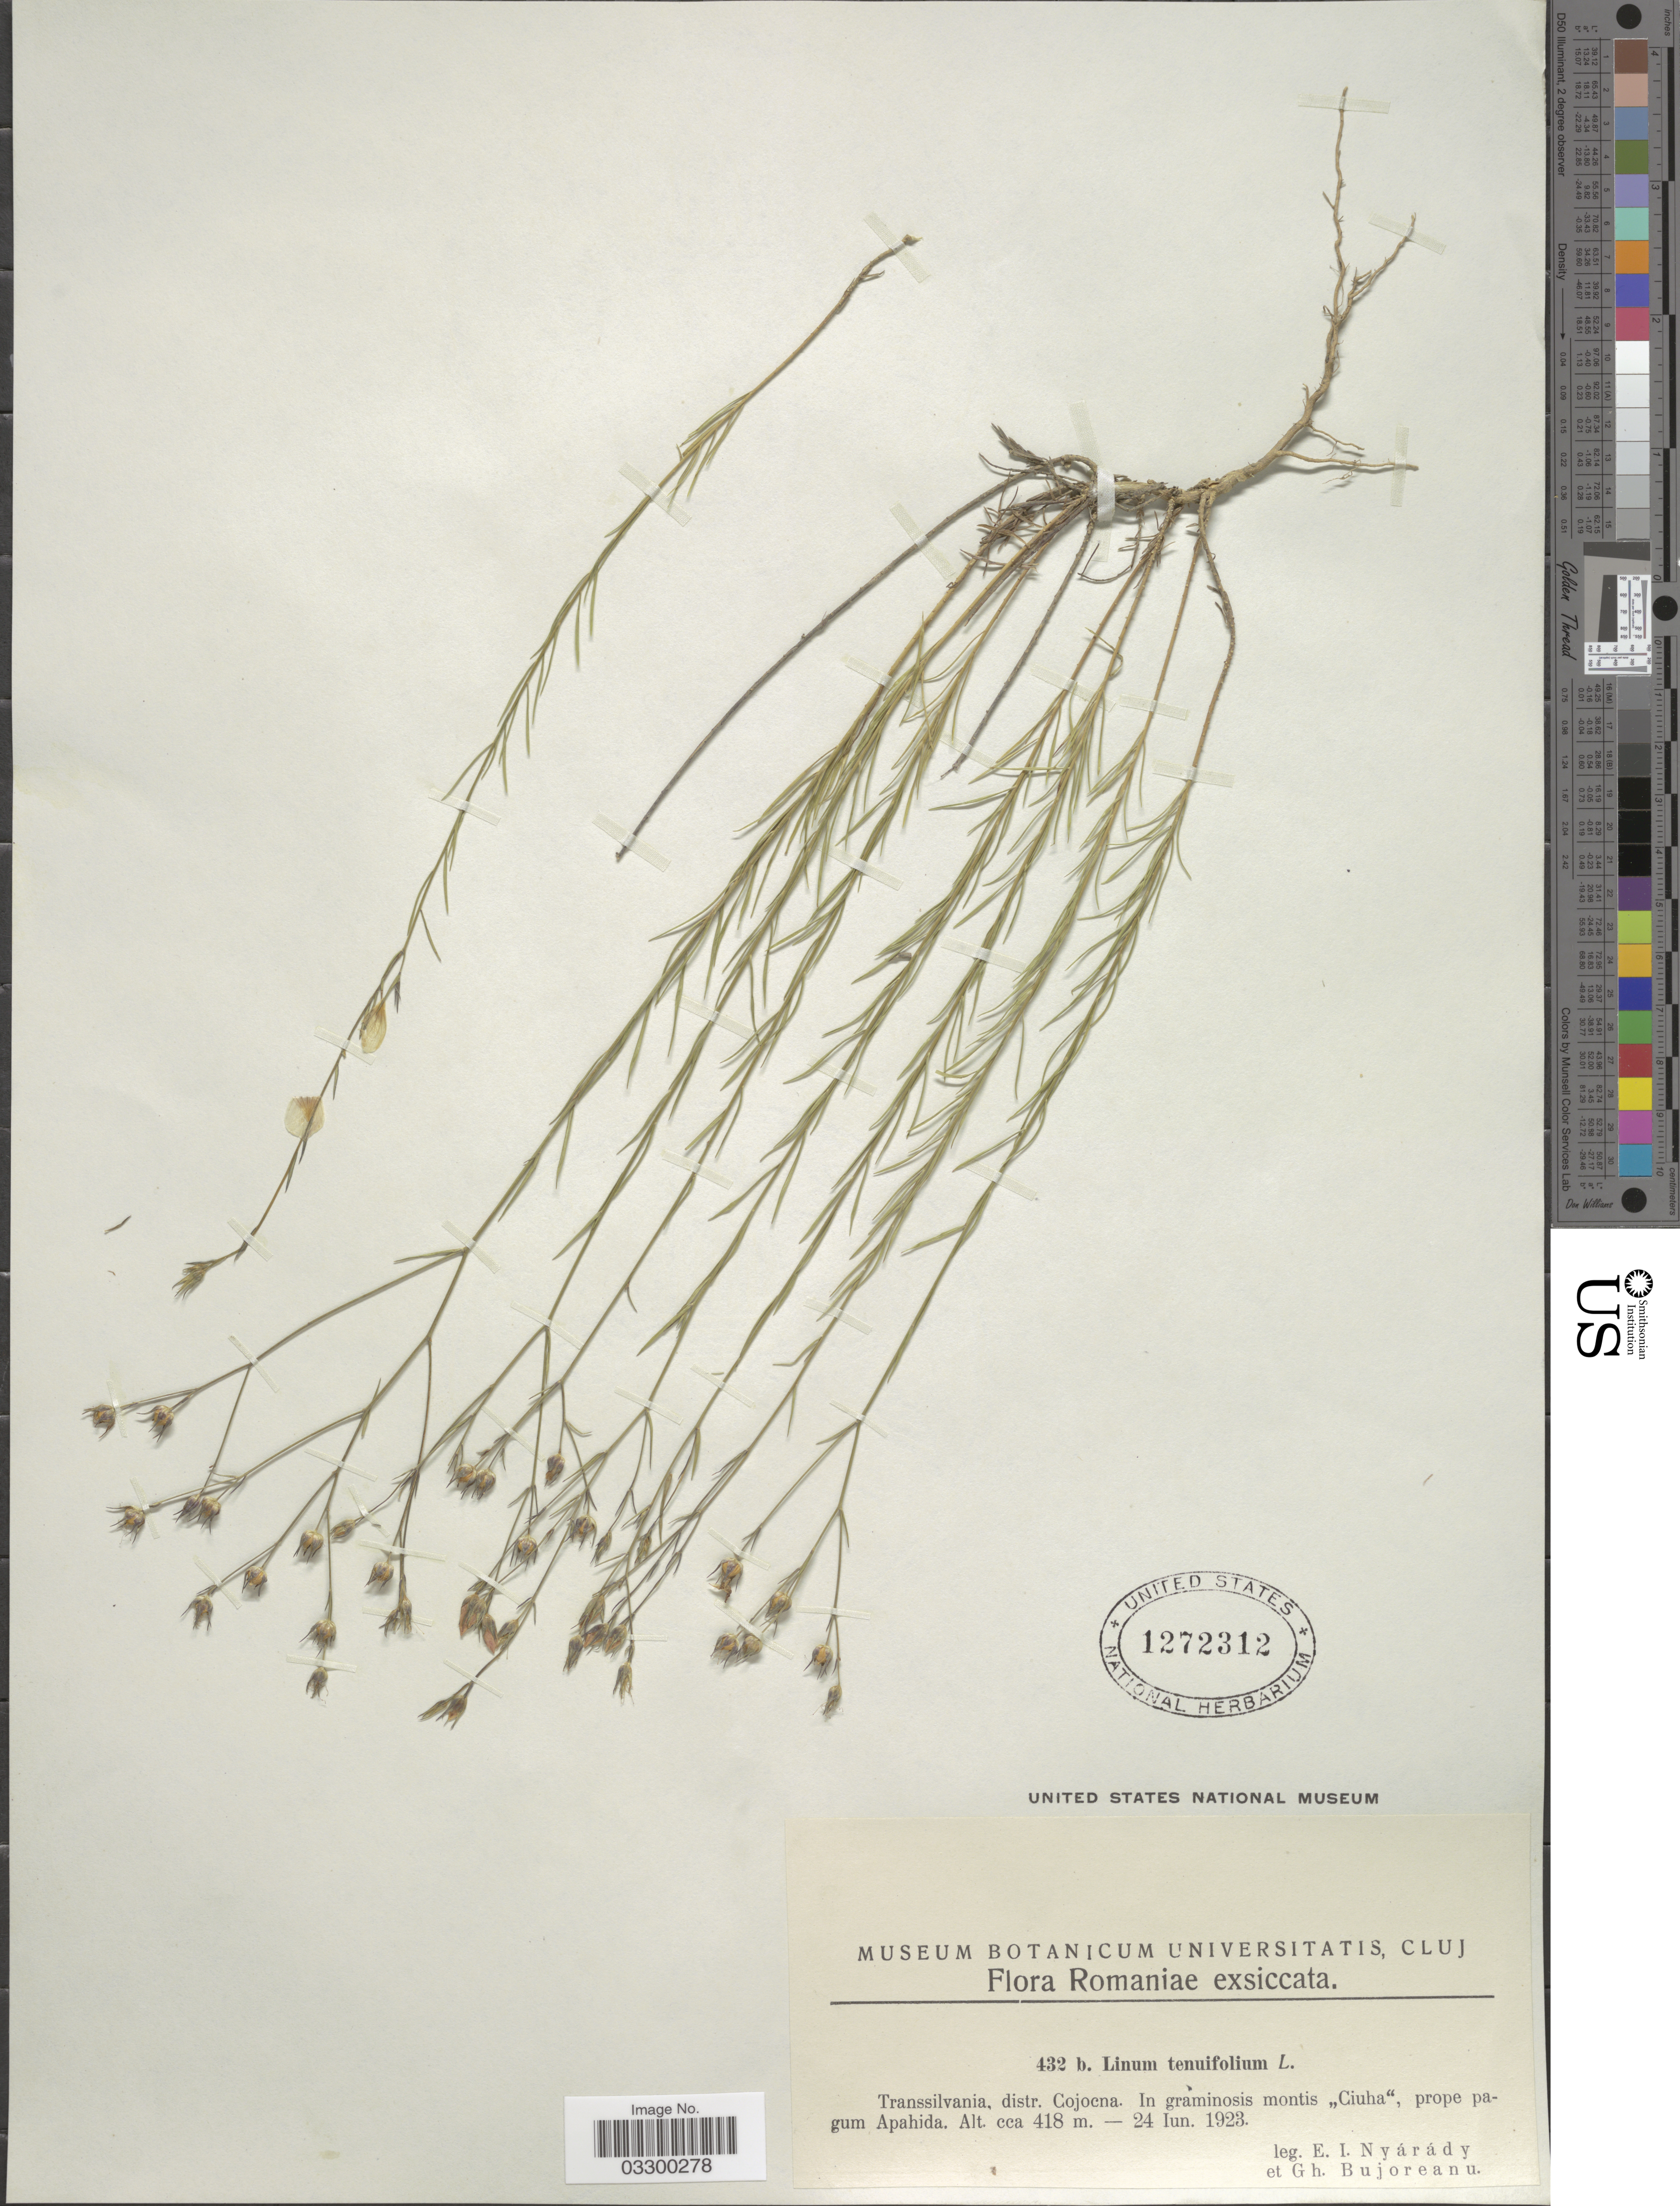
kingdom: Plantae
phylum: Tracheophyta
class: Magnoliopsida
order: Malpighiales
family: Linaceae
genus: Linum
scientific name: Linum tenuifolium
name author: L.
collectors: E. Nyárády & G. Bujoreanu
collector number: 432b.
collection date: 1923-06-24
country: Romania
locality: Transsilvania, distr. Cojocna. In graminosis montis "Ciuha", prope pagum Apahida.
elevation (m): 418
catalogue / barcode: US 1272312